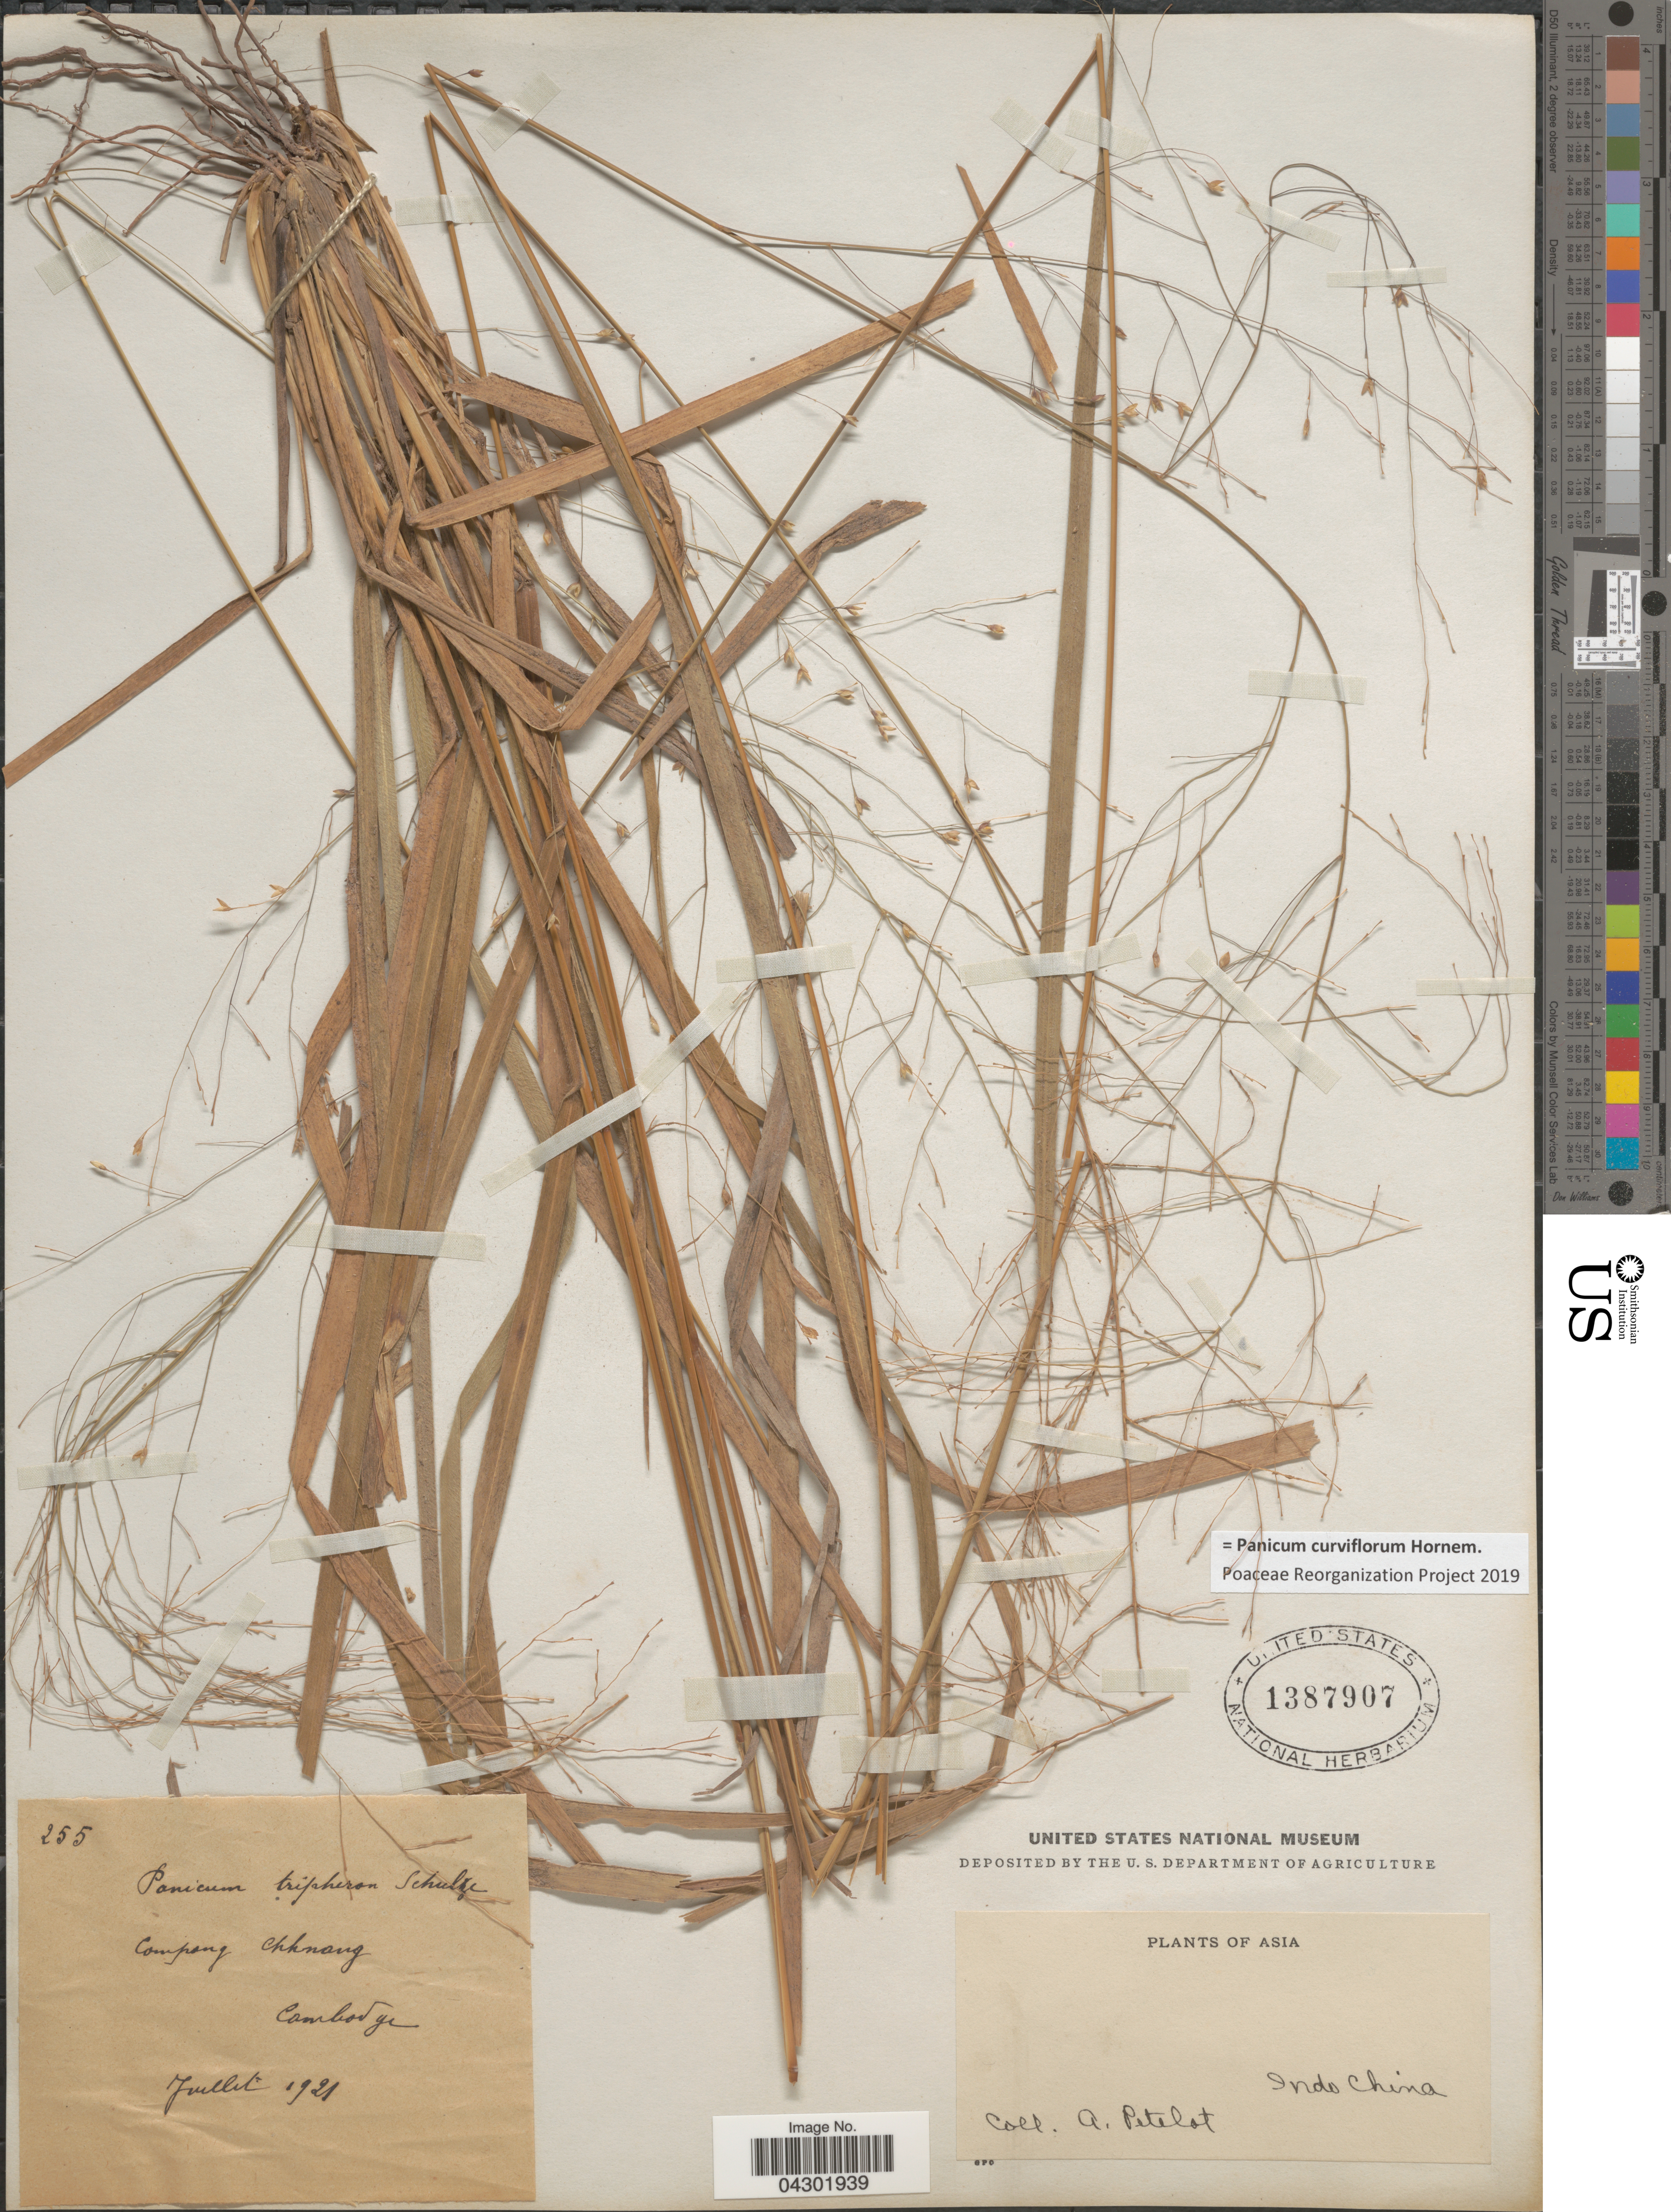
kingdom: Plantae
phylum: Tracheophyta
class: Liliopsida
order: Poales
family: Poaceae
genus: Panicum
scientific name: Panicum curviflorum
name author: Hornem.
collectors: A. Petelot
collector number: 255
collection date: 1921-07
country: Cambodia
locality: Campong Chhnang. Indo China.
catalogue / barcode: US 1387907